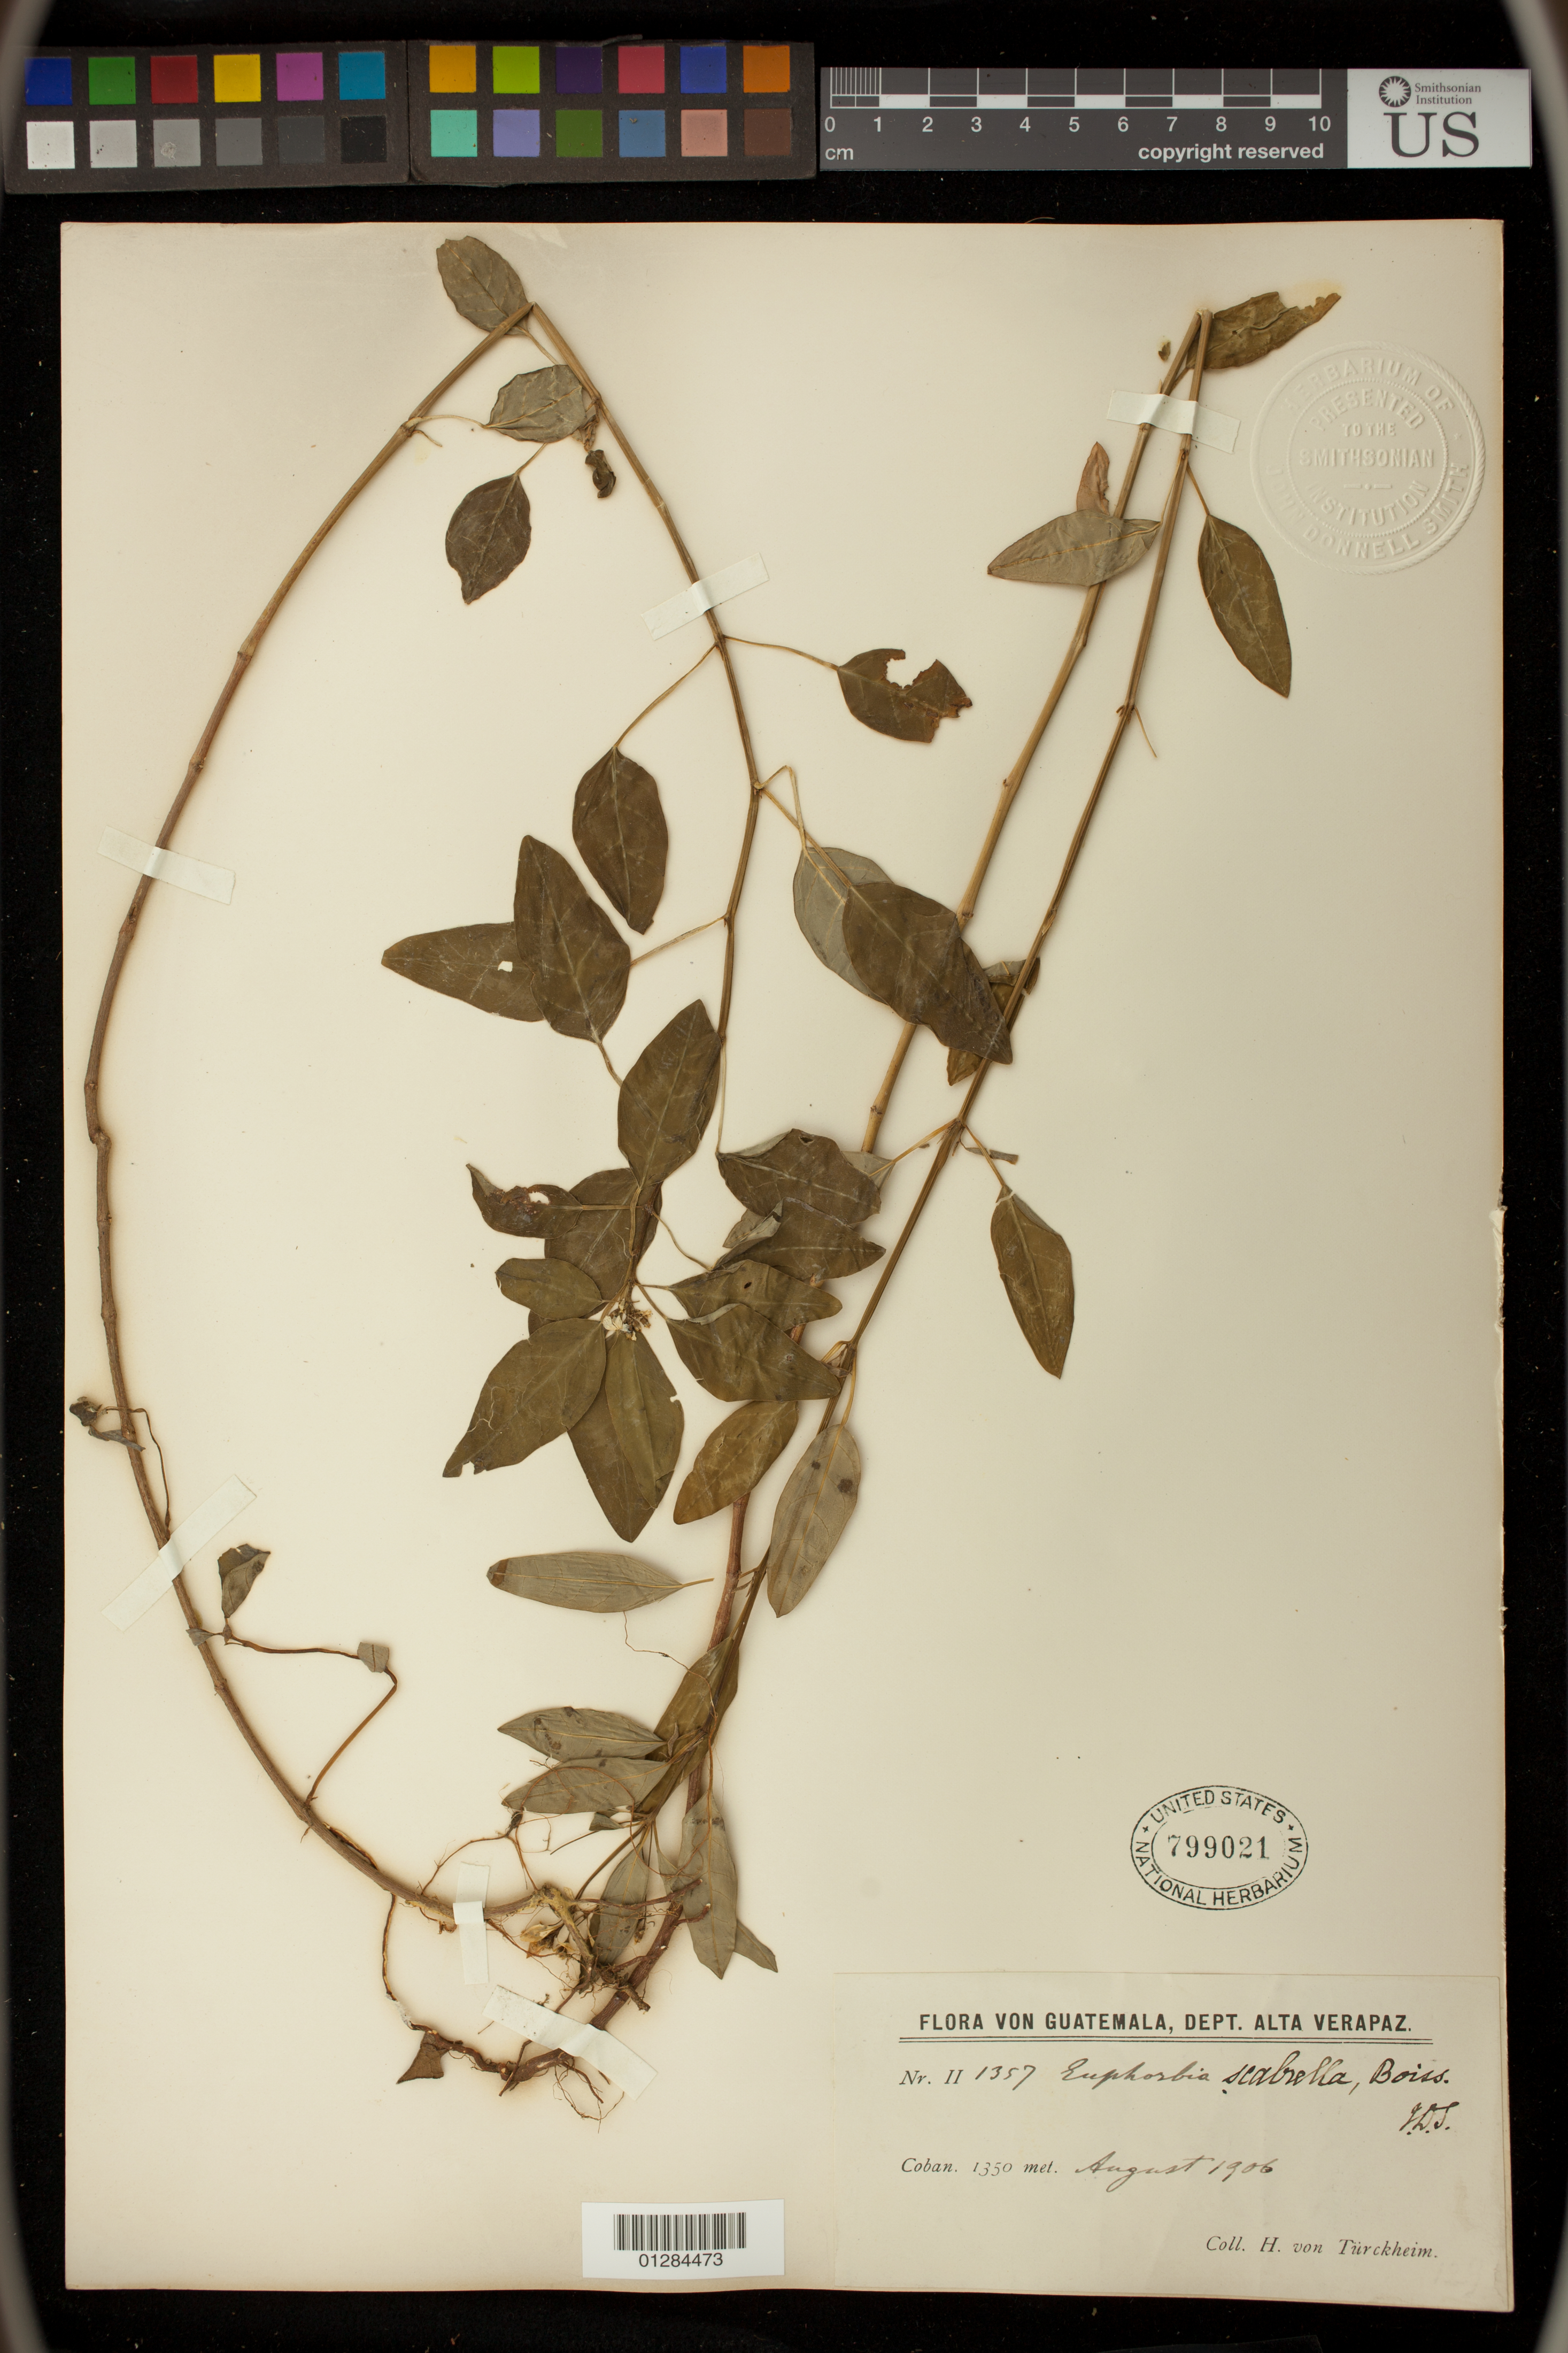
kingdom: Plantae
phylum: Tracheophyta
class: Magnoliopsida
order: Malpighiales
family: Euphorbiaceae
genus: Euphorbia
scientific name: Euphorbia triphylla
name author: (Klotzsch & Garcke) Oudejans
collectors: H. von Türckheim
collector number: Nr. II 1357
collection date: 1906-08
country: Guatemala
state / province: Alta Verapaz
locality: Coban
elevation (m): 1350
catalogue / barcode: US 799021